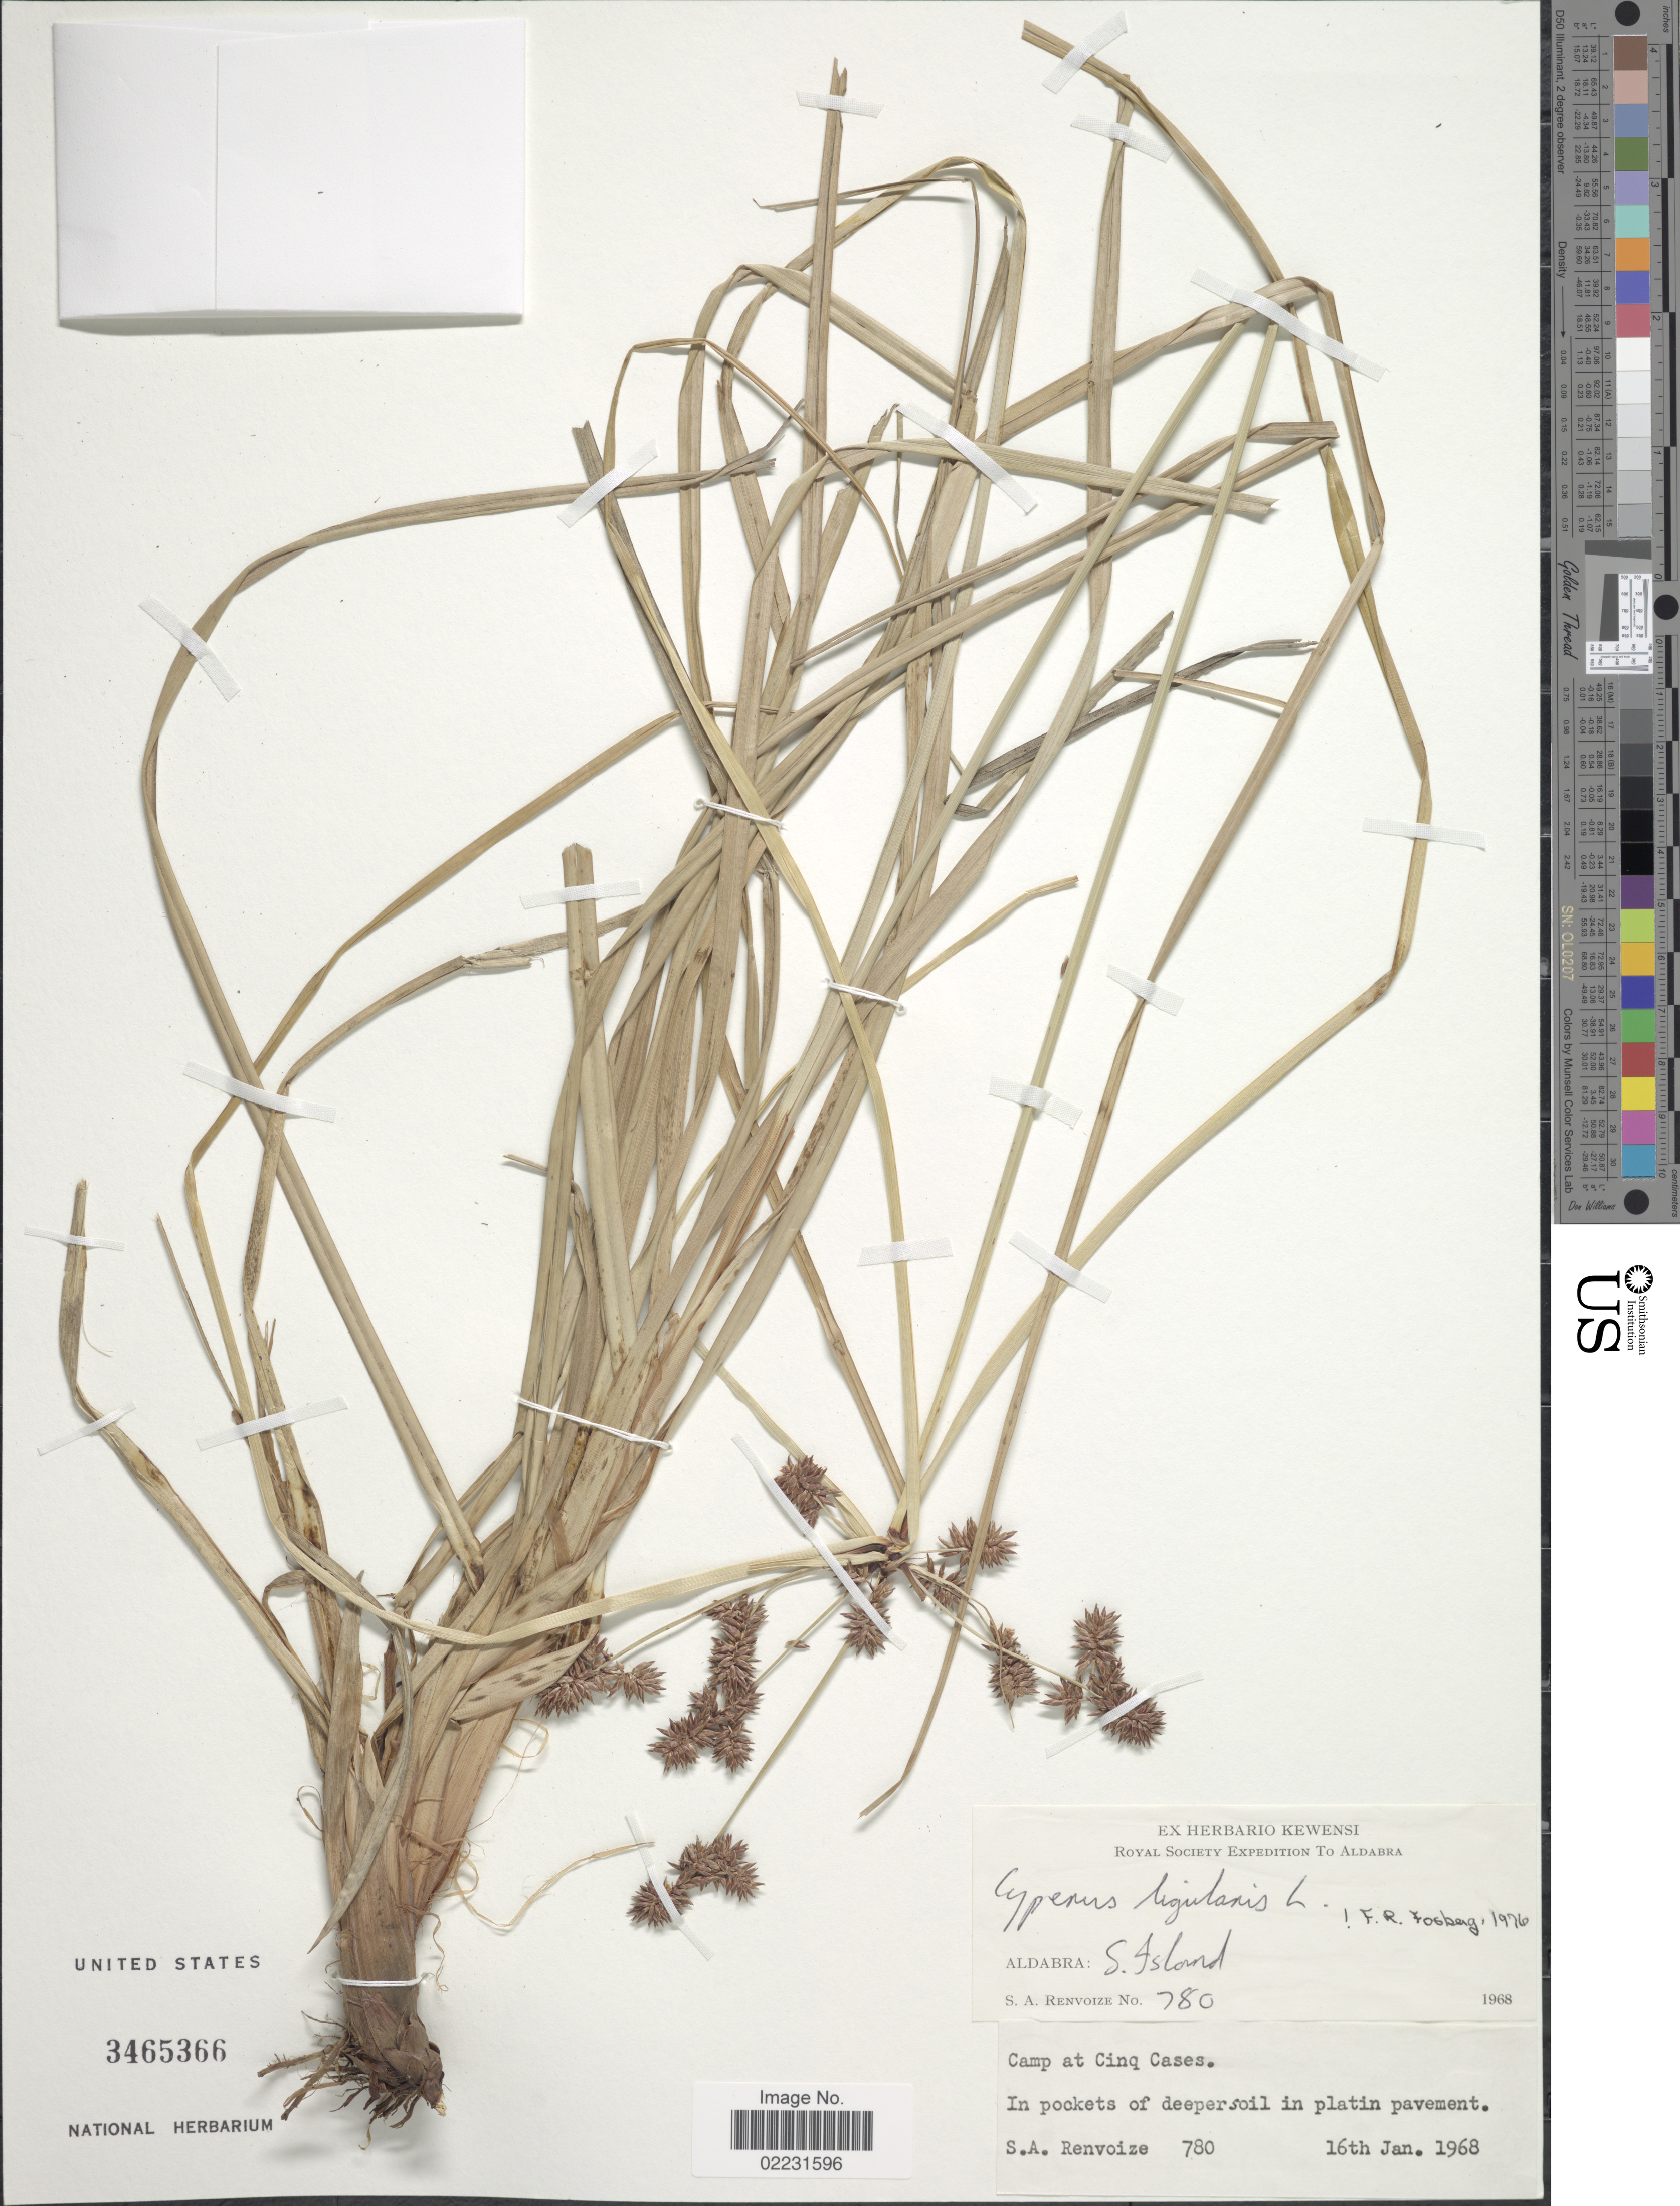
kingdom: Plantae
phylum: Tracheophyta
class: Liliopsida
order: Poales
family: Cyperaceae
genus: Cyperus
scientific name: Cyperus ligularis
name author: L.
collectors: S. A. Renvoize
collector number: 780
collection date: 1968-01-16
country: Seychelles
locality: Aldabra, S. Island, Camp at Cinq Cases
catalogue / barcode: US 3465366